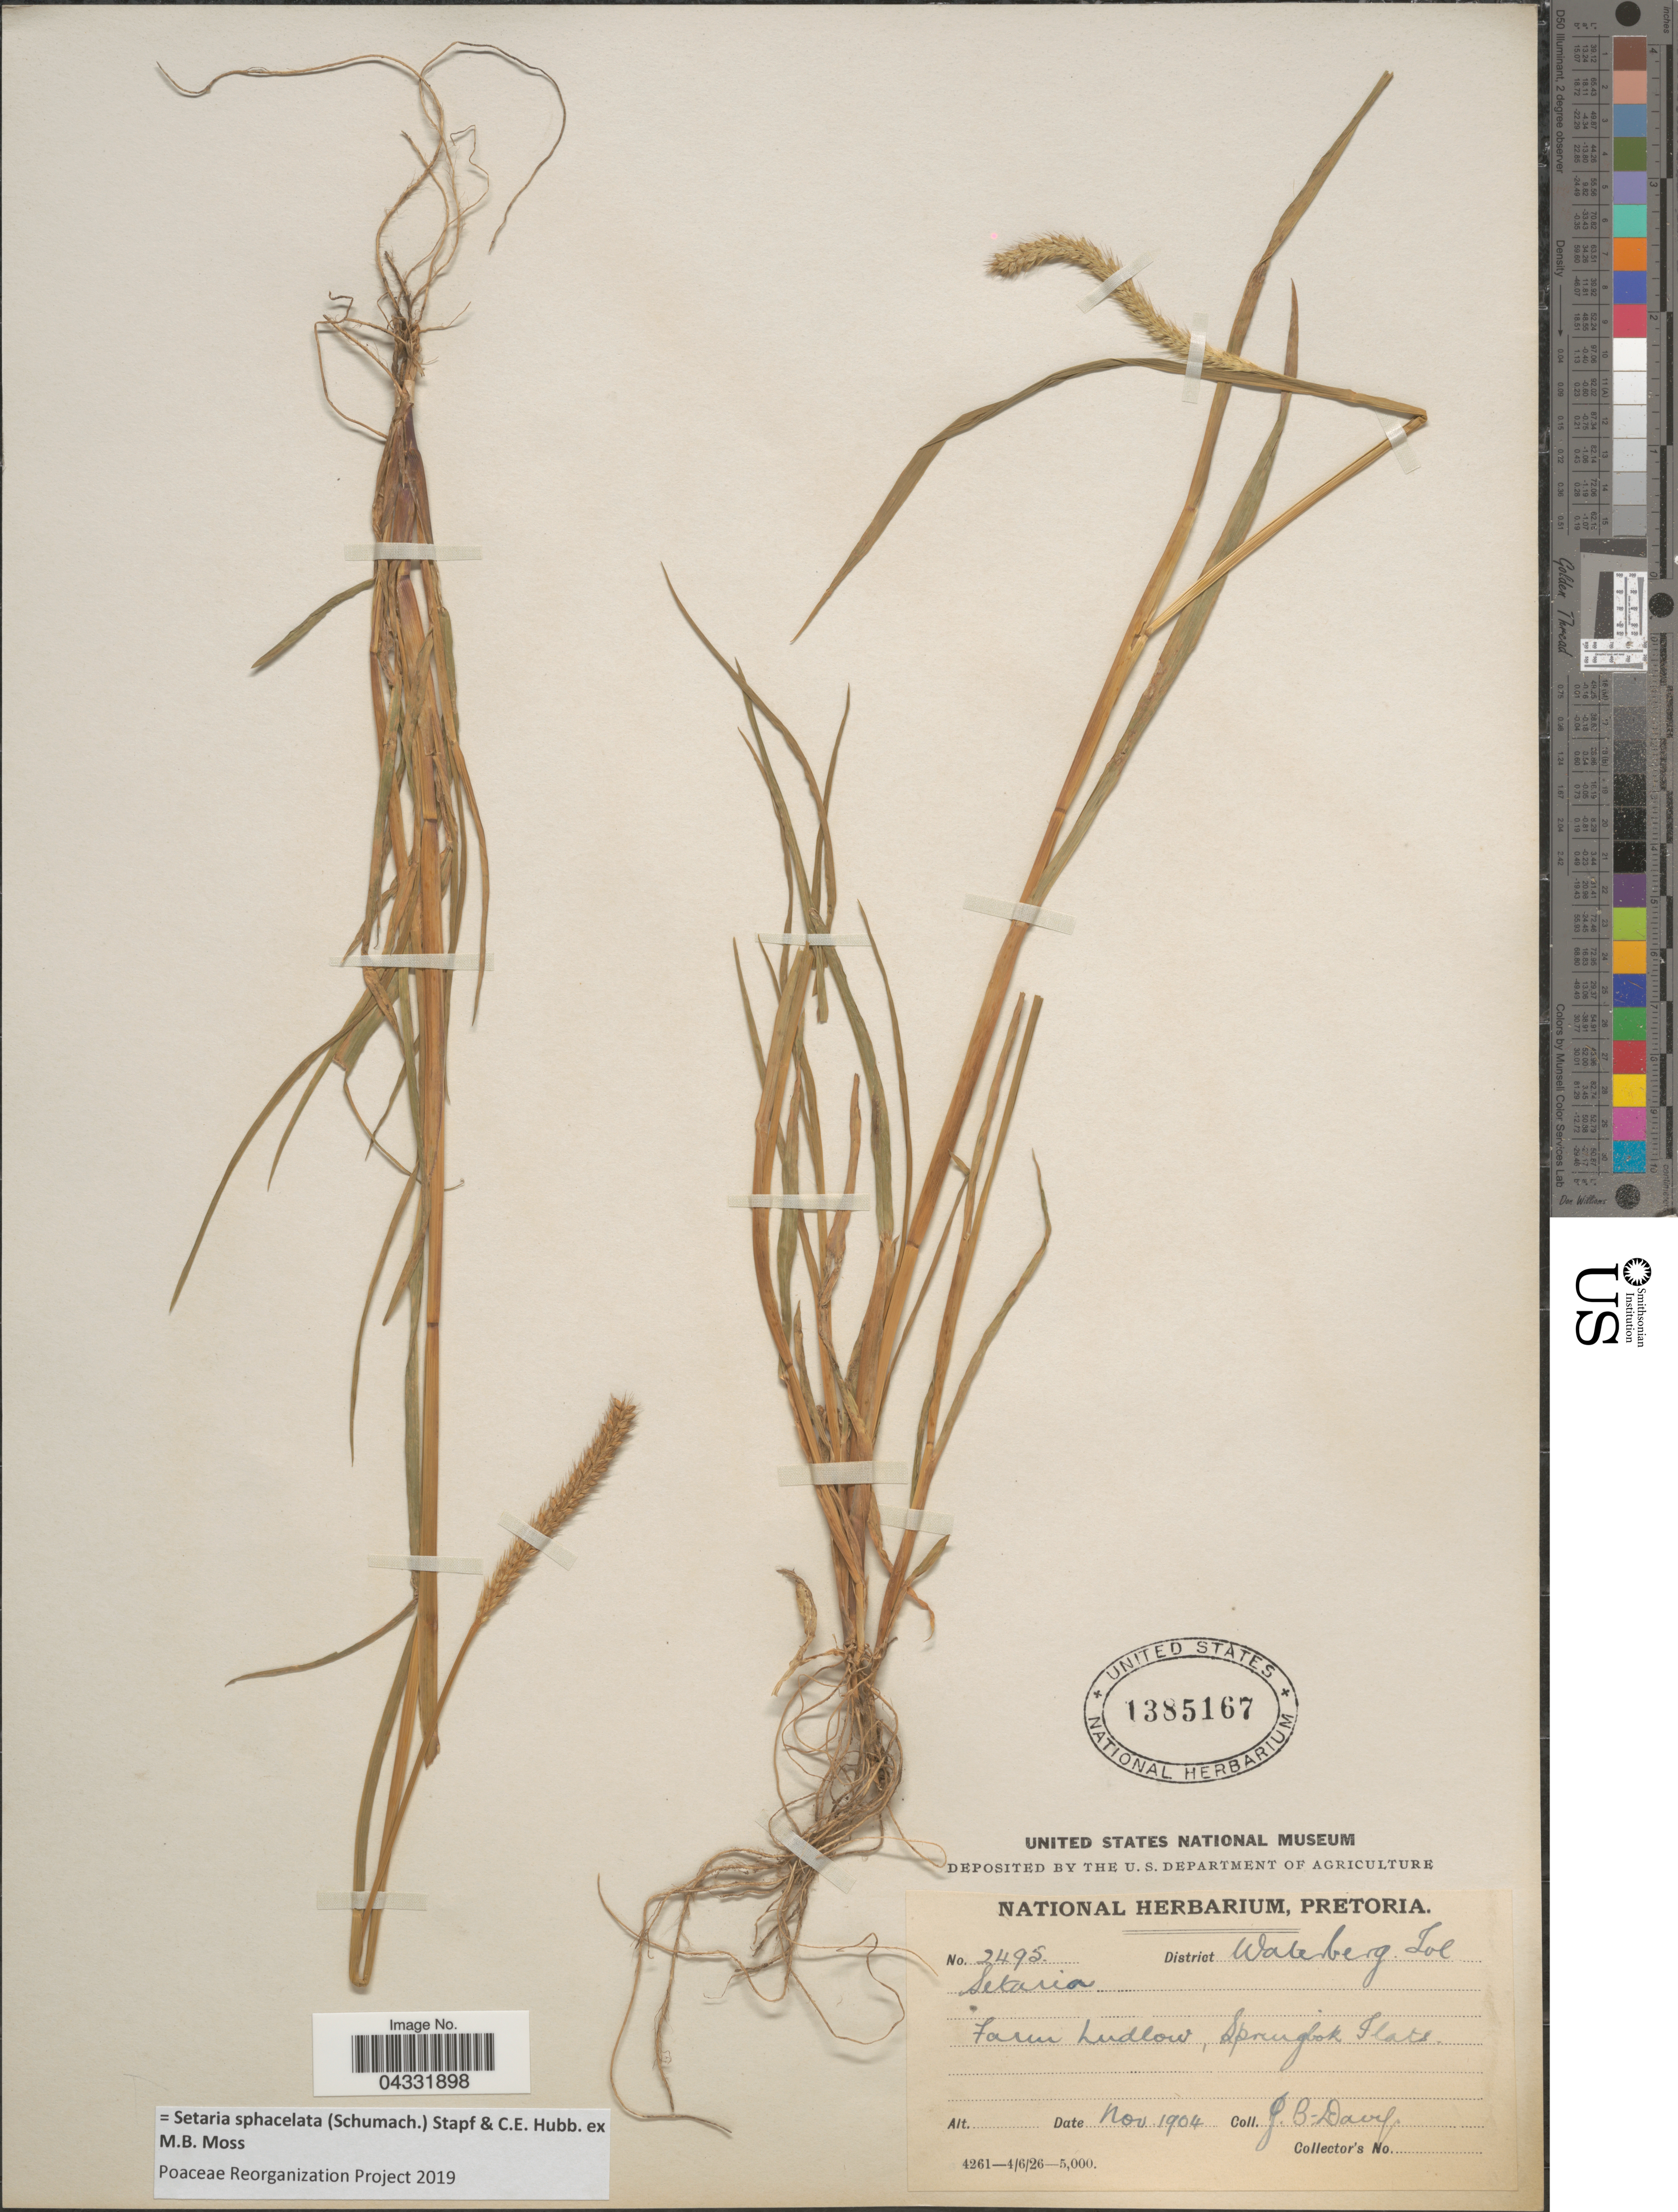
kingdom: Plantae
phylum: Tracheophyta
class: Liliopsida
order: Poales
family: Poaceae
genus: Setaria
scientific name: Setaria sphacelata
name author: (Schumach.) Stapf & Hubb. ex Moss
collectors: J. Burtt Davy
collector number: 2495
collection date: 1904-11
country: South Africa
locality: District Waterberg, Tvl. Farm Ludlow, Springbok Flats.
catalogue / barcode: US 1385167